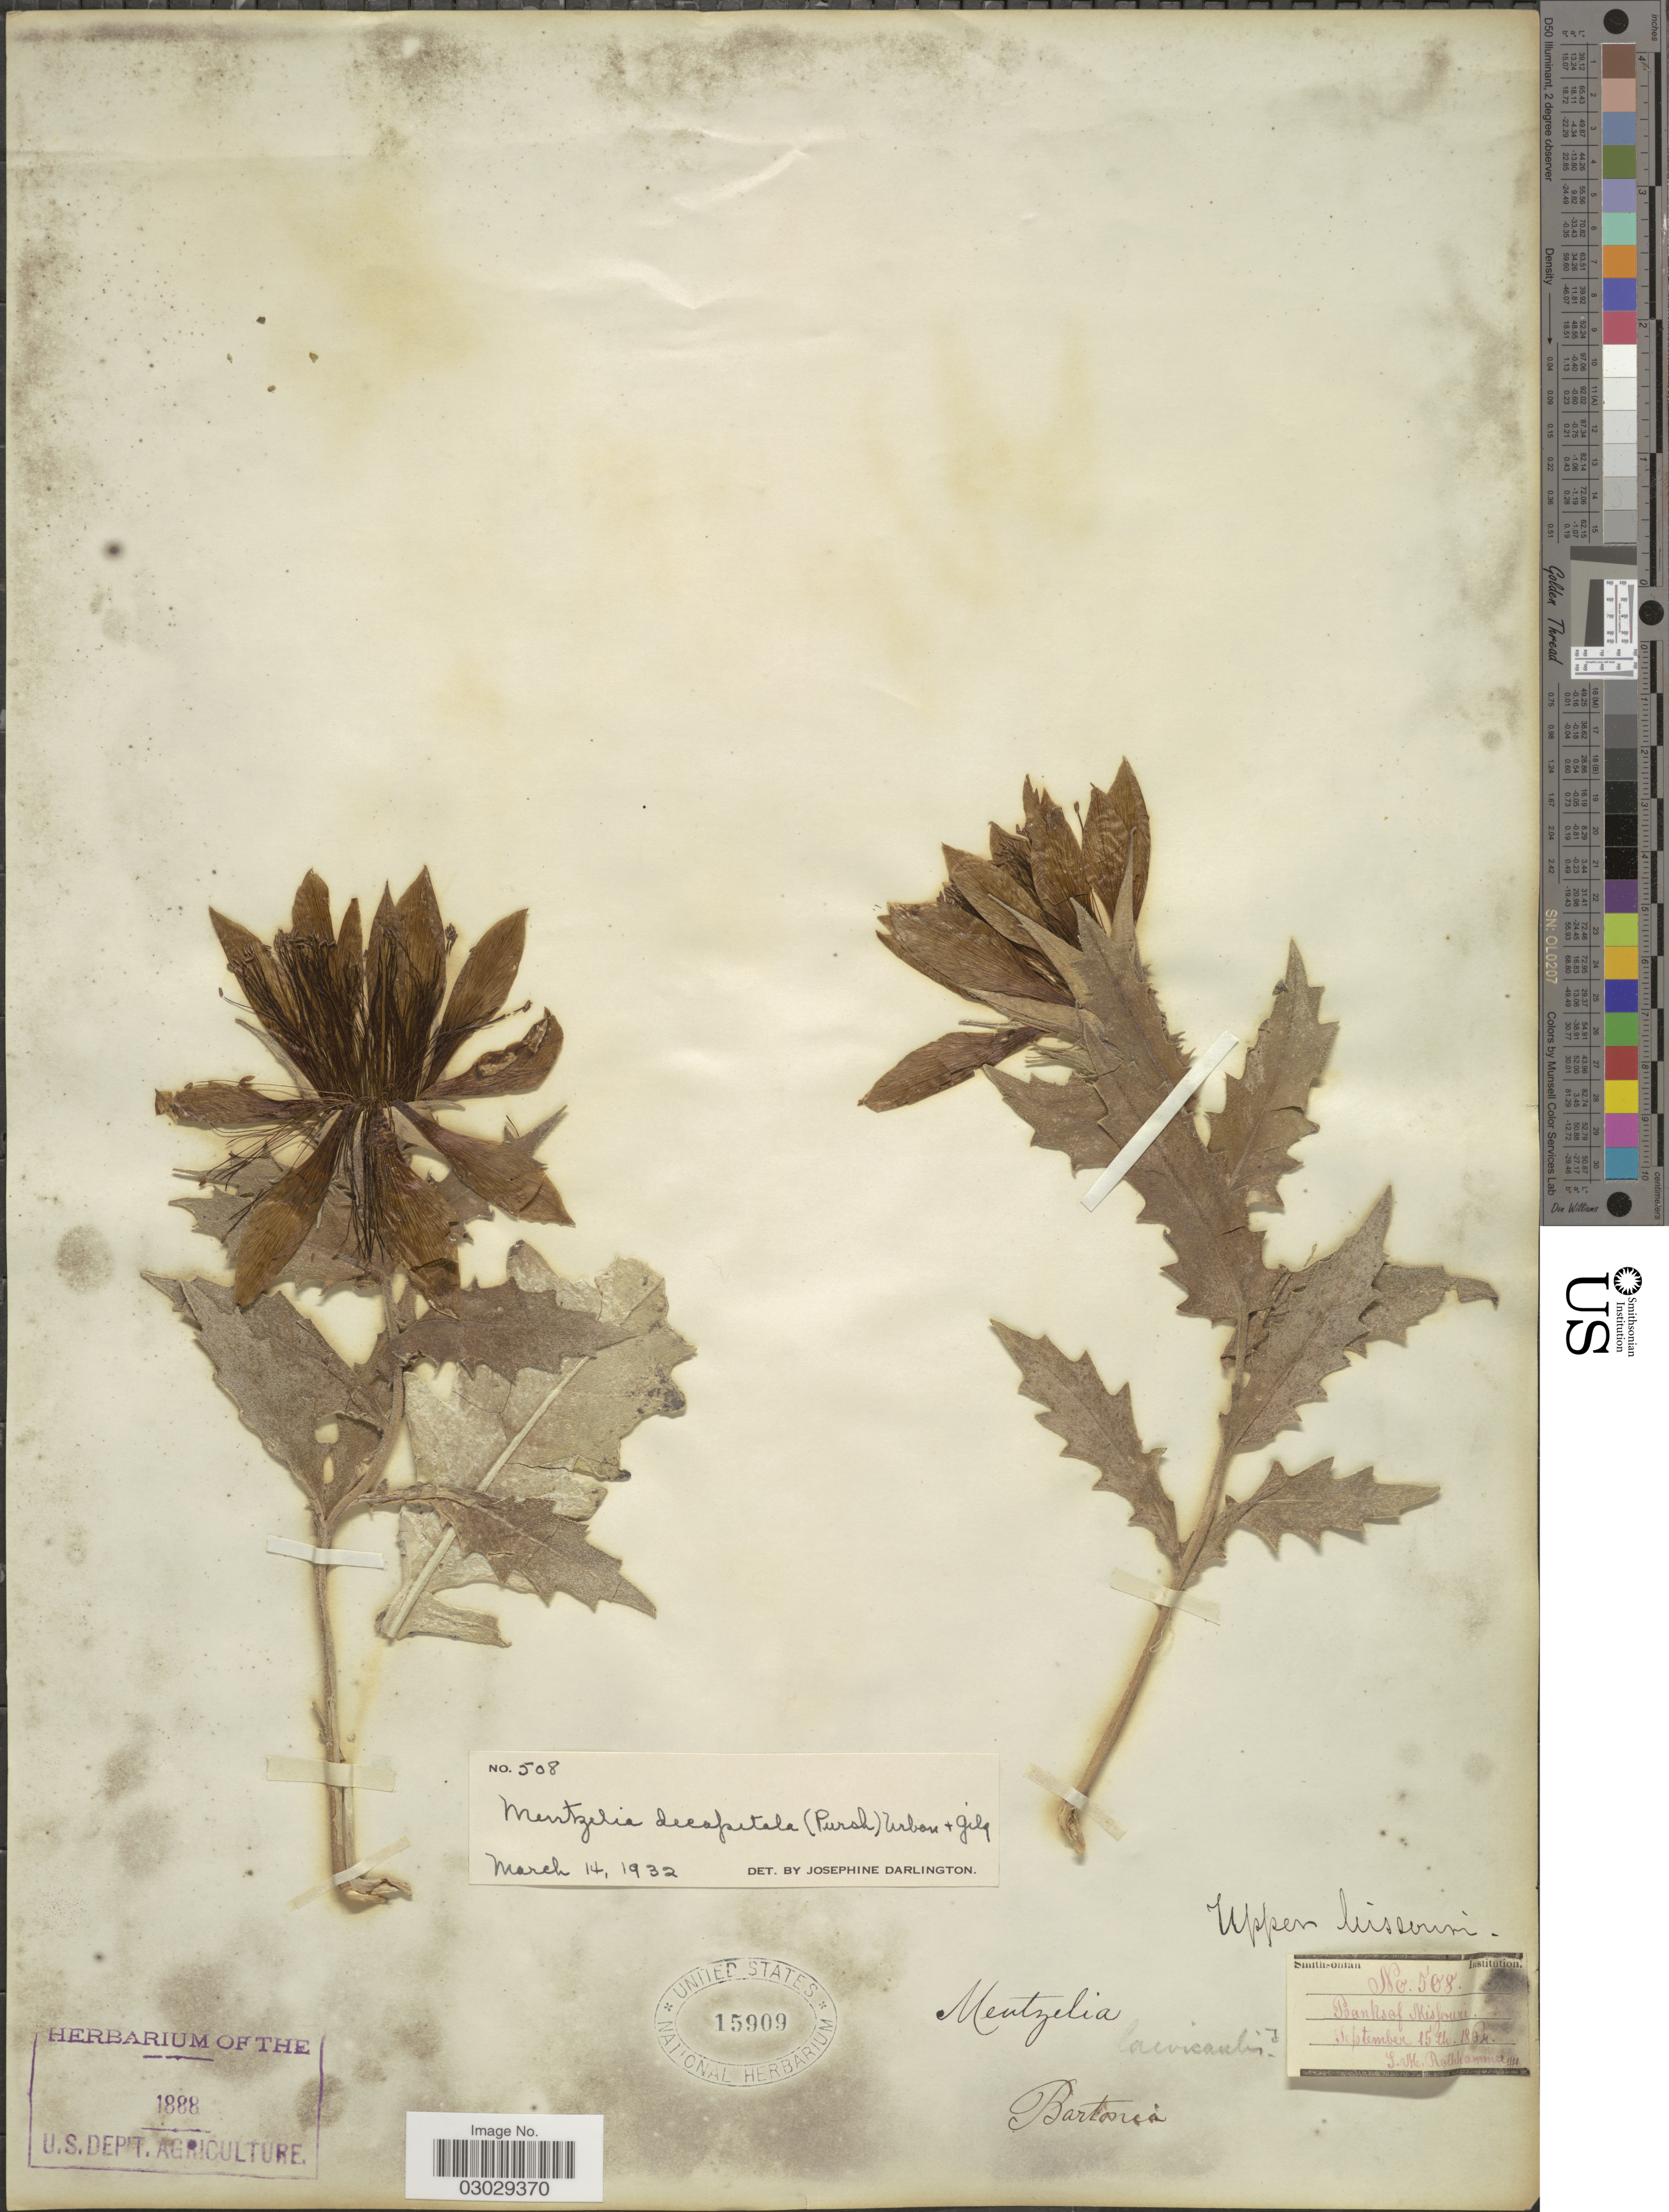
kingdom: Plantae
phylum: Tracheophyta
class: Magnoliopsida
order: Cornales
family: Loasaceae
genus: Mentzelia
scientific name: Mentzelia decapetala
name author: (Sims) Urb.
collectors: S. Rothhammer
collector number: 508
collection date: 1864-09-15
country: United States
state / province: Missouri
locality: Upper Missouri. Banks of Missouri.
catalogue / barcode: US 15909